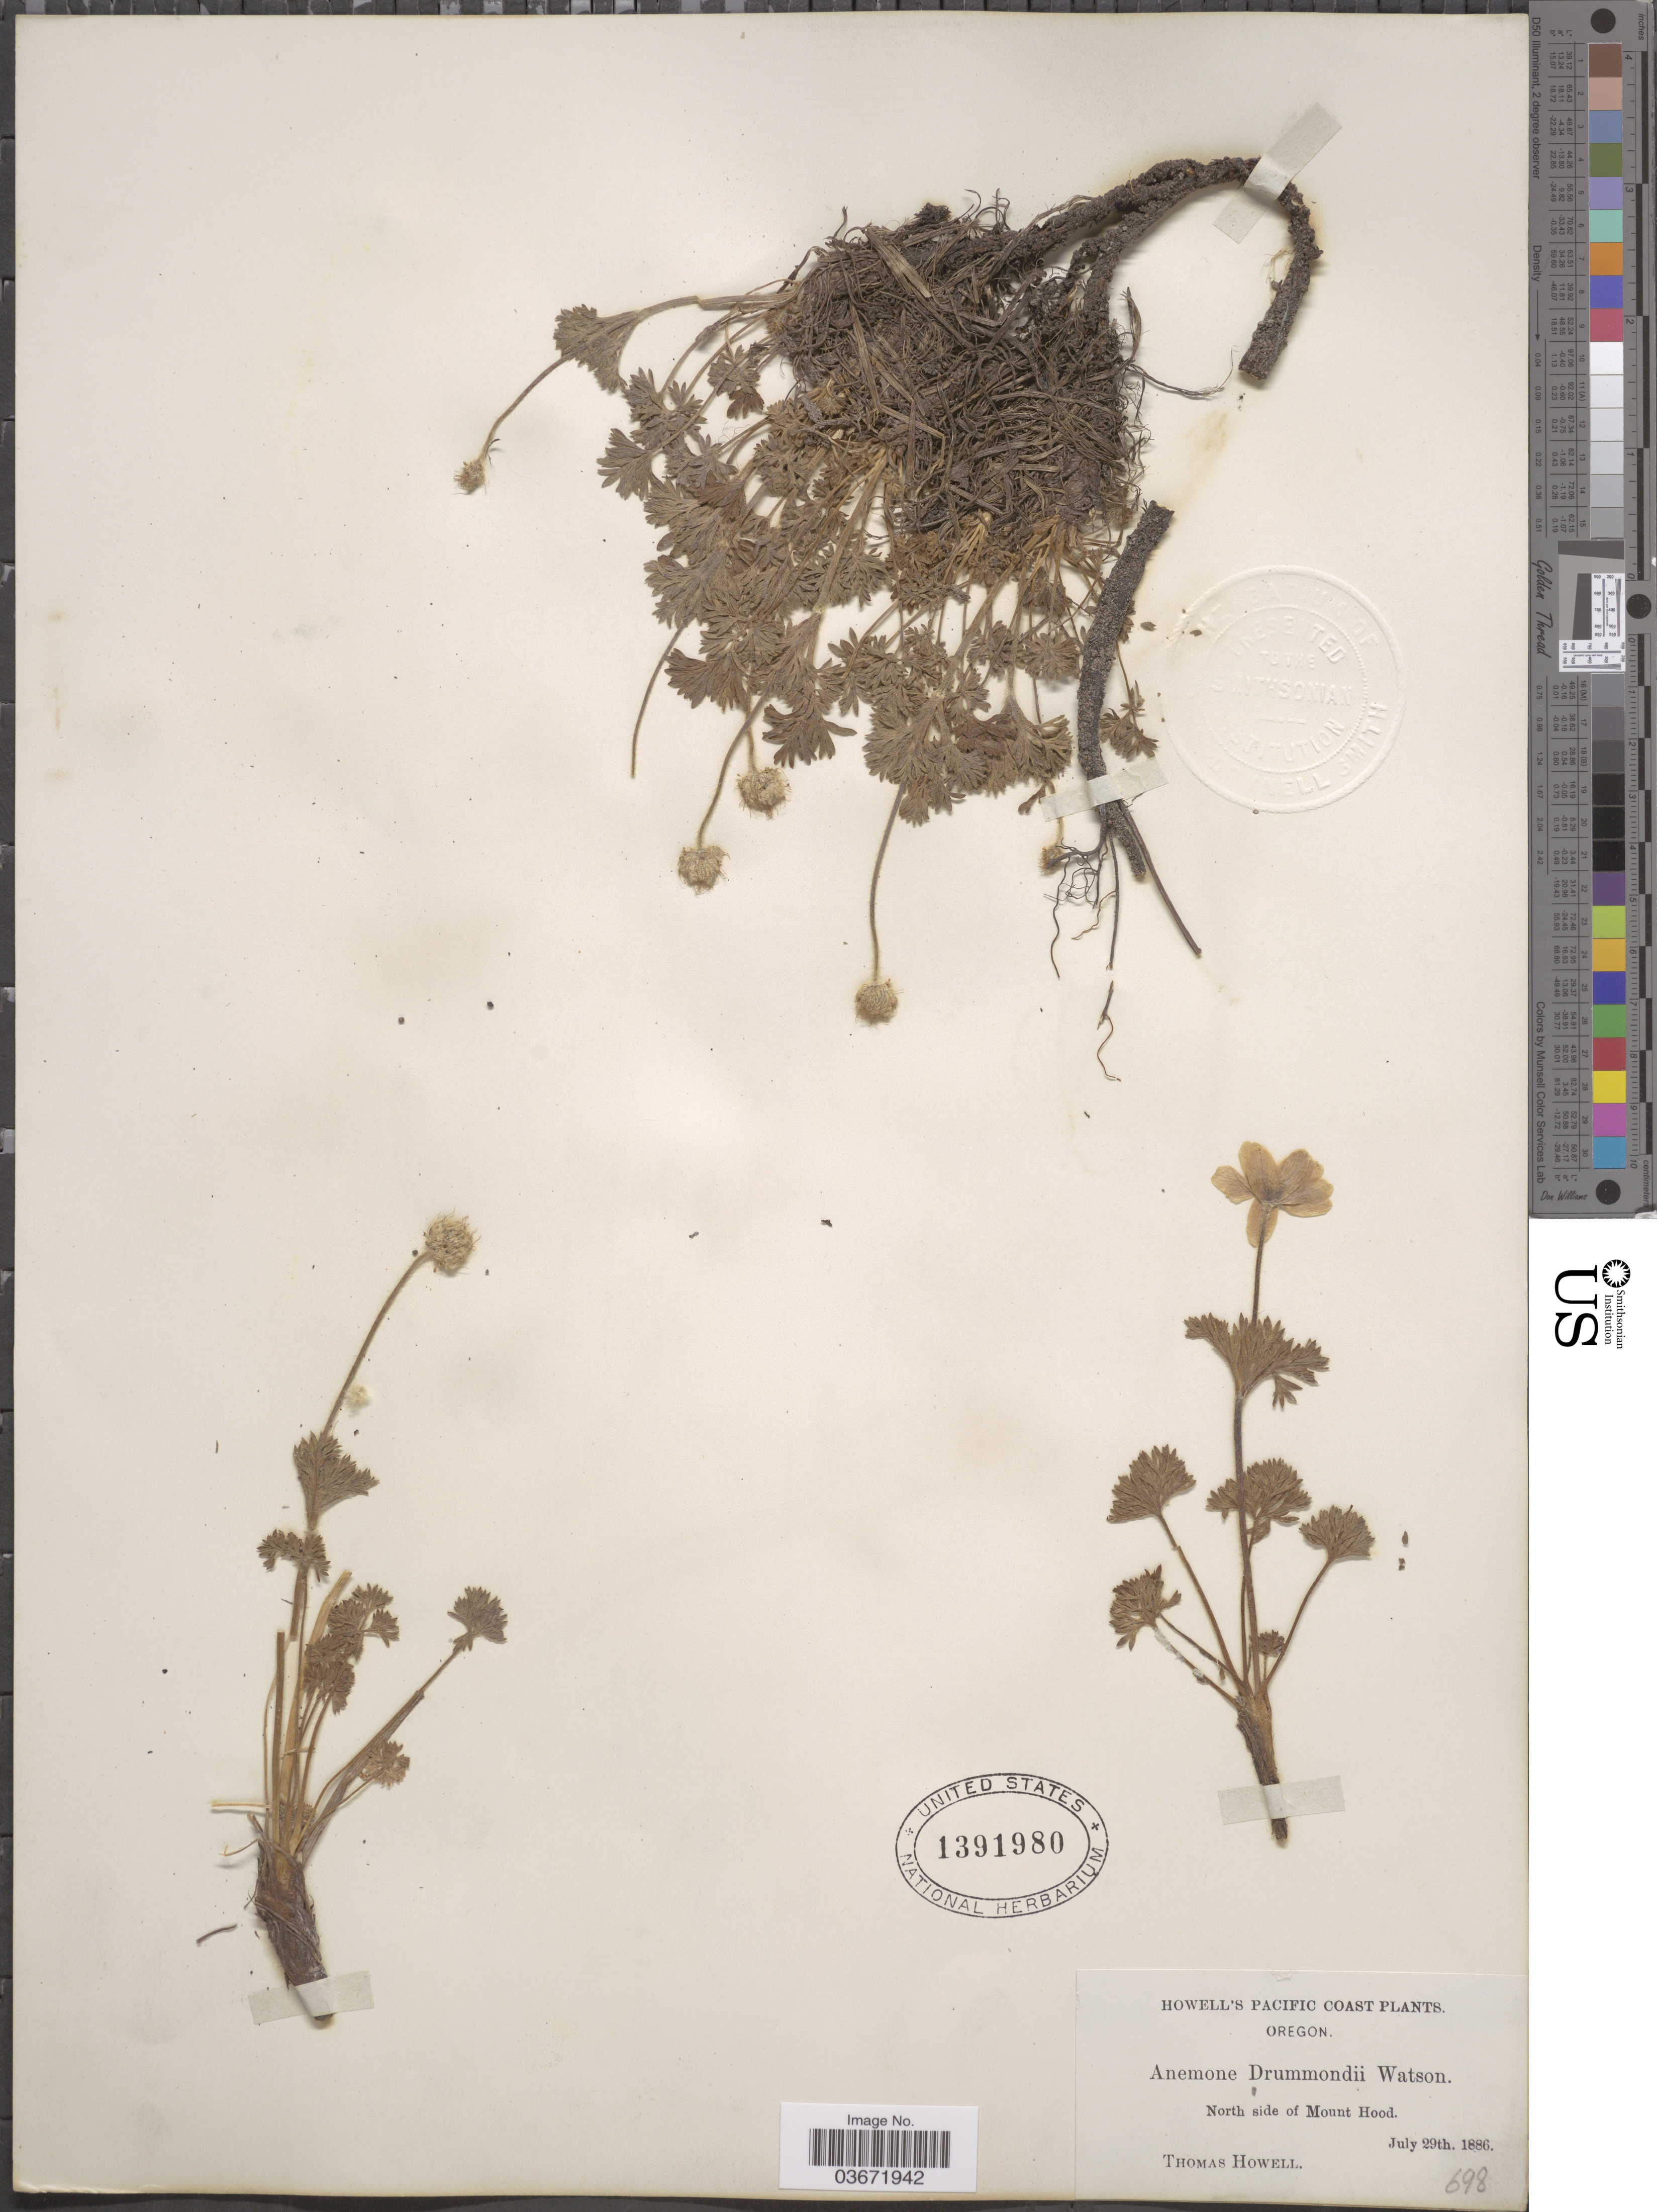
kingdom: Plantae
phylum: Tracheophyta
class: Magnoliopsida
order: Ranunculales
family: Ranunculaceae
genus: Anemone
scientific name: Anemone drummondii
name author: S. Watson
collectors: T. Howell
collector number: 698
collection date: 1886-07-29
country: United States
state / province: Oregon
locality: Pacific Coast. North side of Mount Hood.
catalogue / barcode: US 1391980